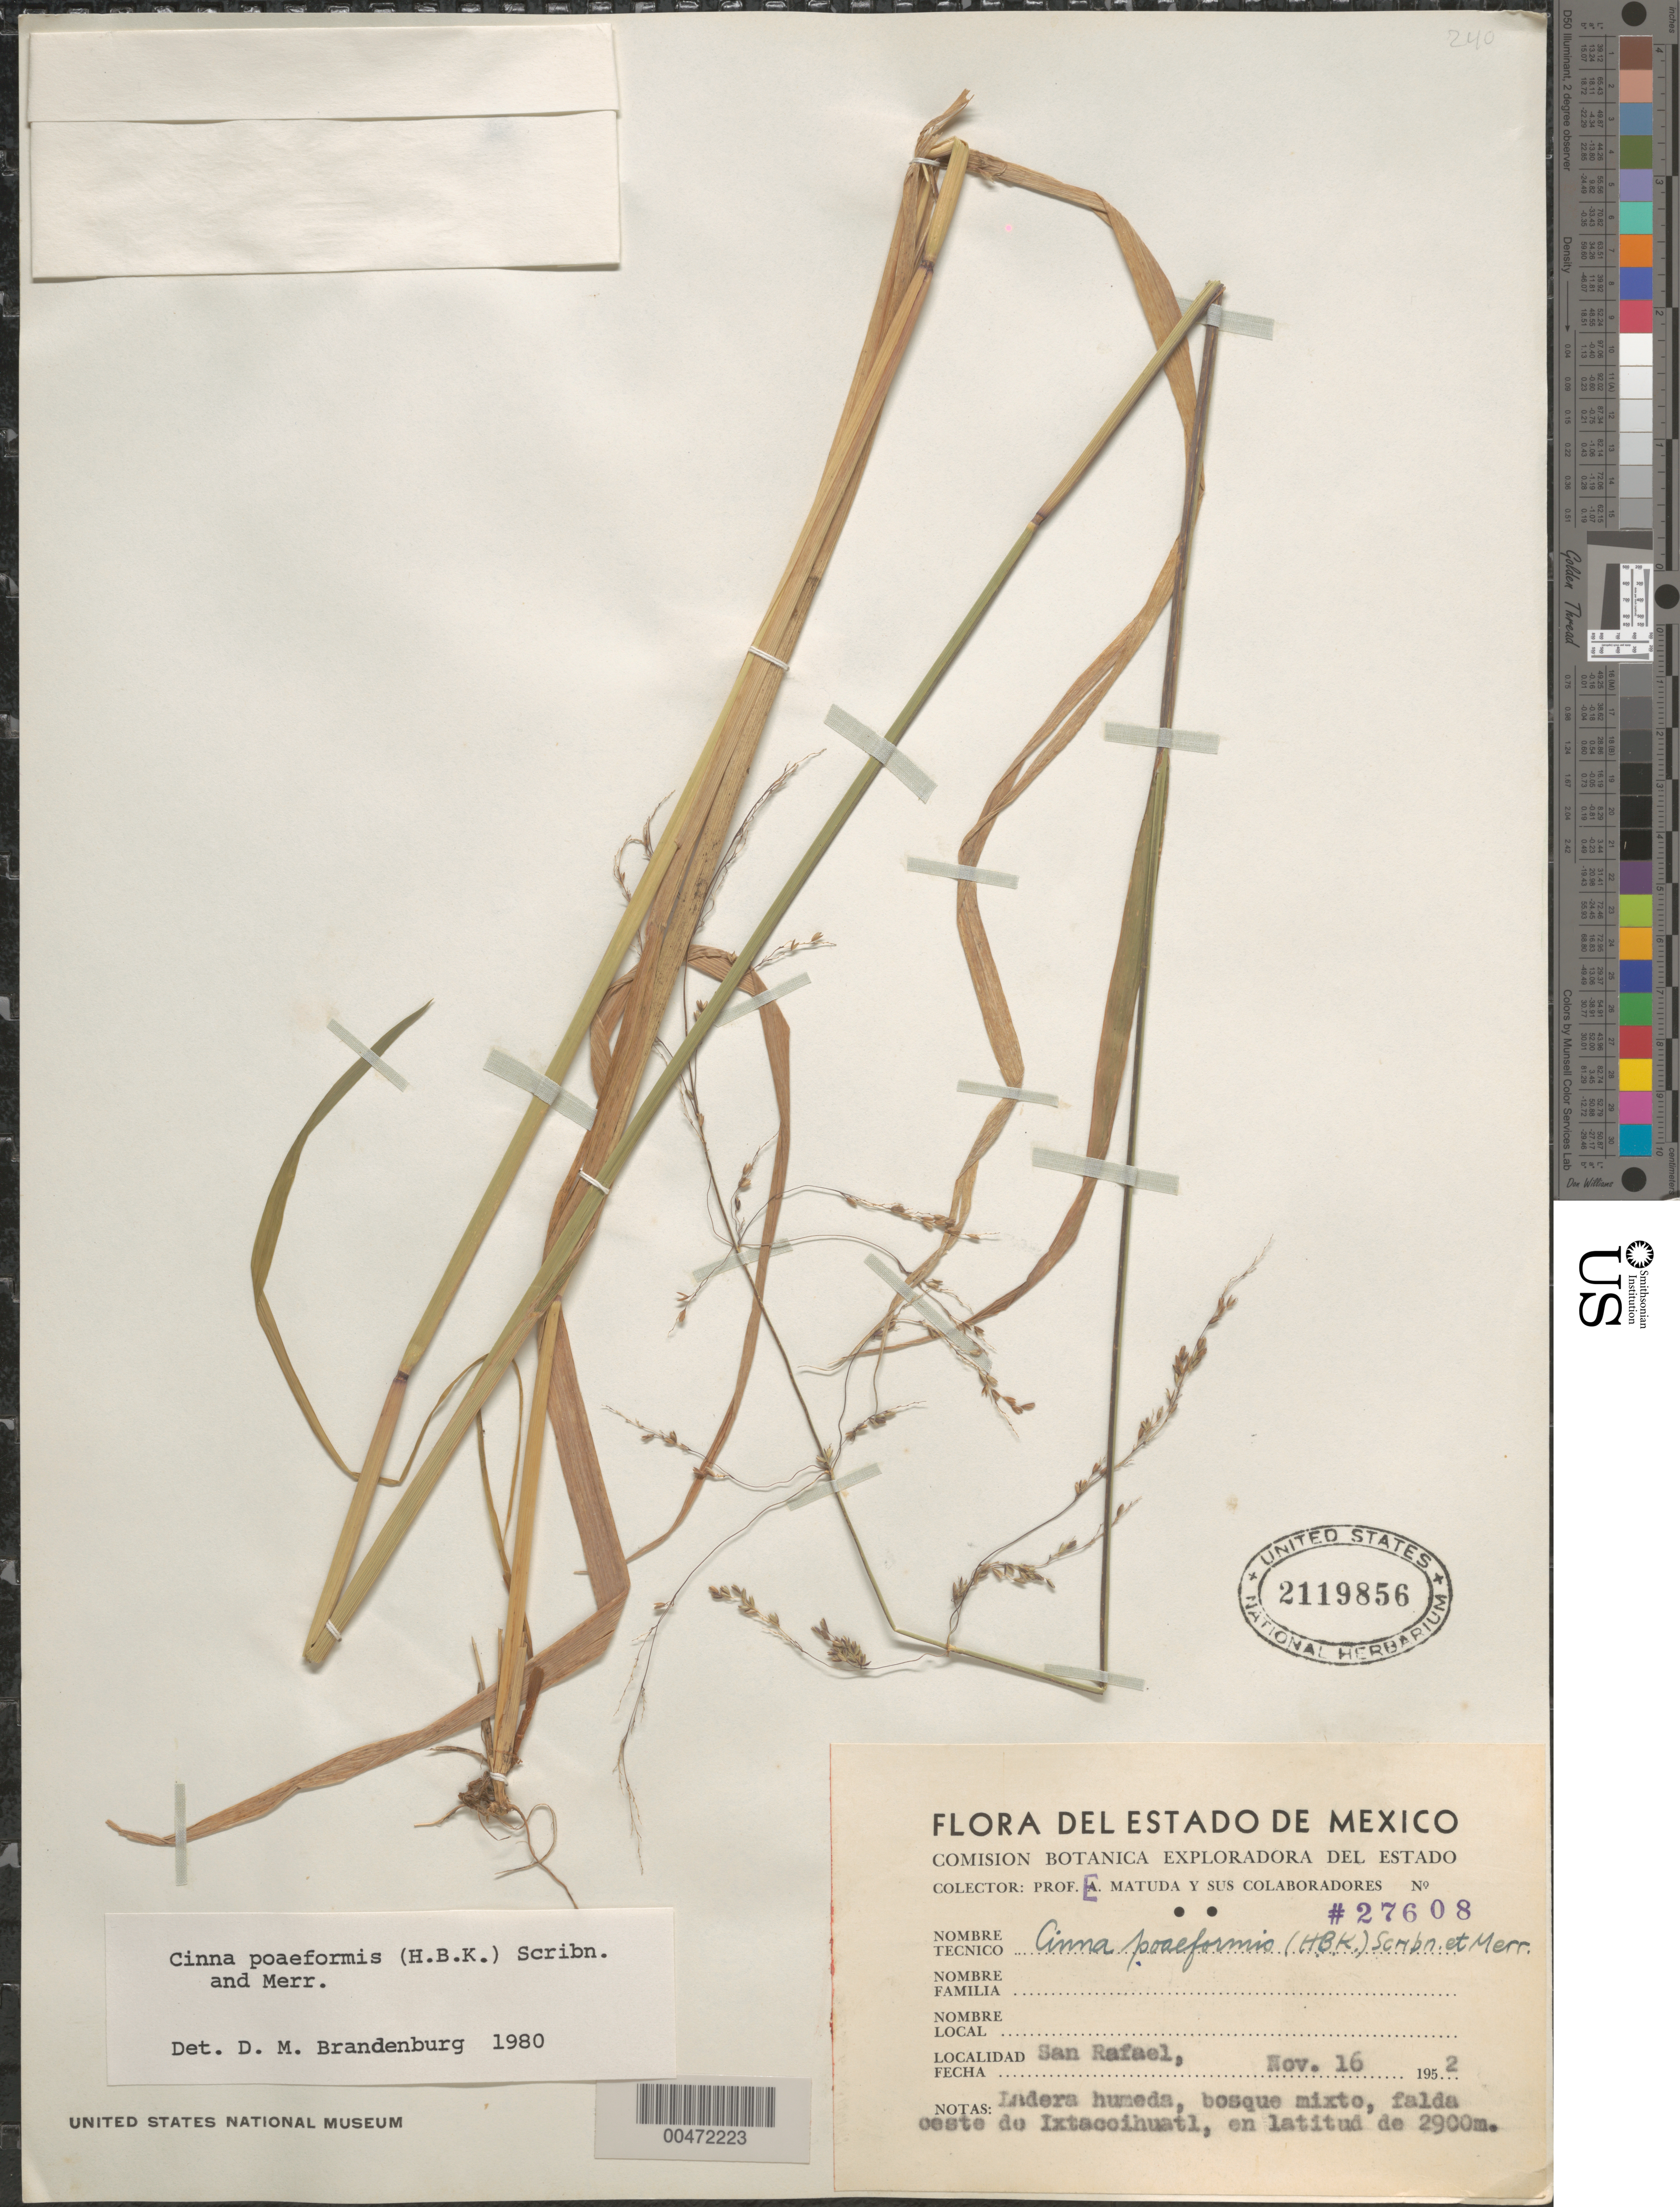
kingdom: Plantae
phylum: Tracheophyta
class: Liliopsida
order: Poales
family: Poaceae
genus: Cinna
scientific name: Cinna poiformis (Kunth) Scribn. & Merr.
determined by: Brandenburg, D. M.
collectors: E. Matuda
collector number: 27608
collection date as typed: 16 Nov 1952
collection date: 1952-11-16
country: Mexico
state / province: México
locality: San Rafael, W slope of Ixtaccihuatl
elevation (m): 2900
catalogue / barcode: US 2119856